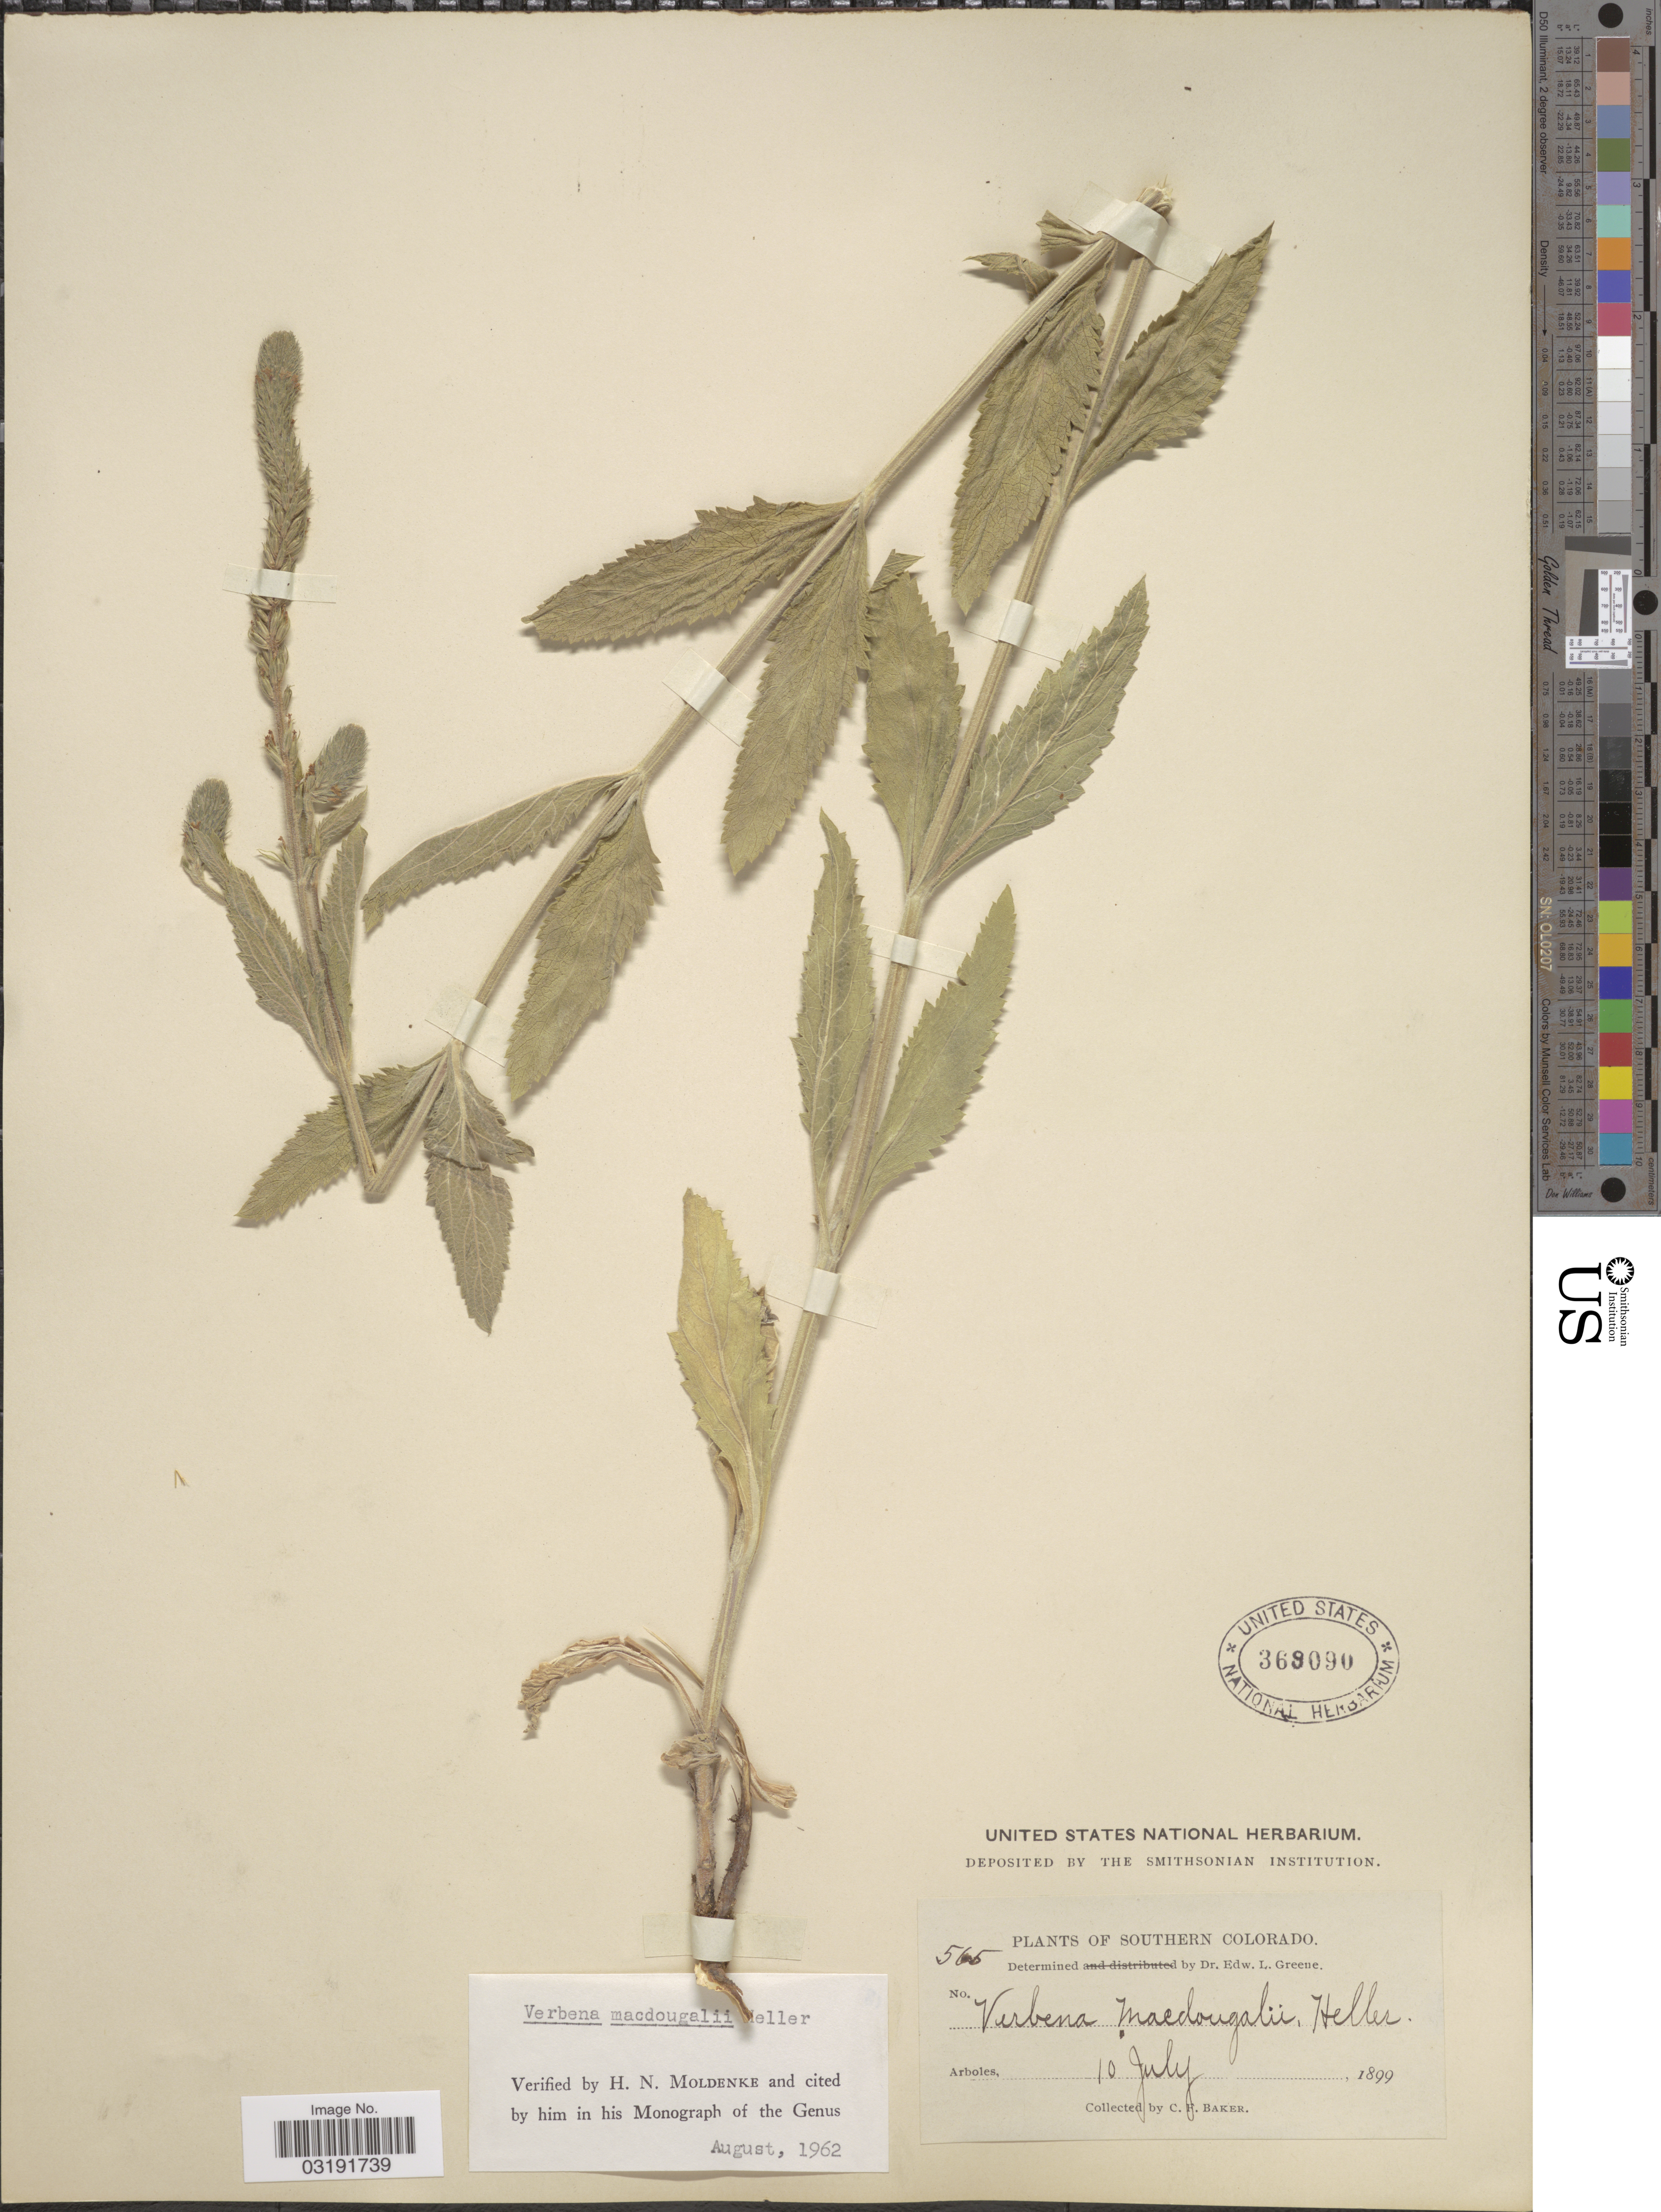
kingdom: Plantae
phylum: Tracheophyta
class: Magnoliopsida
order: Lamiales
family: Verbenaceae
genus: Verbena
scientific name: Verbena macdougalii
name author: A. Heller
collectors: C. F. Baker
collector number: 566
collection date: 1899-07-10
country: United States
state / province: Colorado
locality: Southern Colorado. Arboles.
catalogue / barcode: US 369090